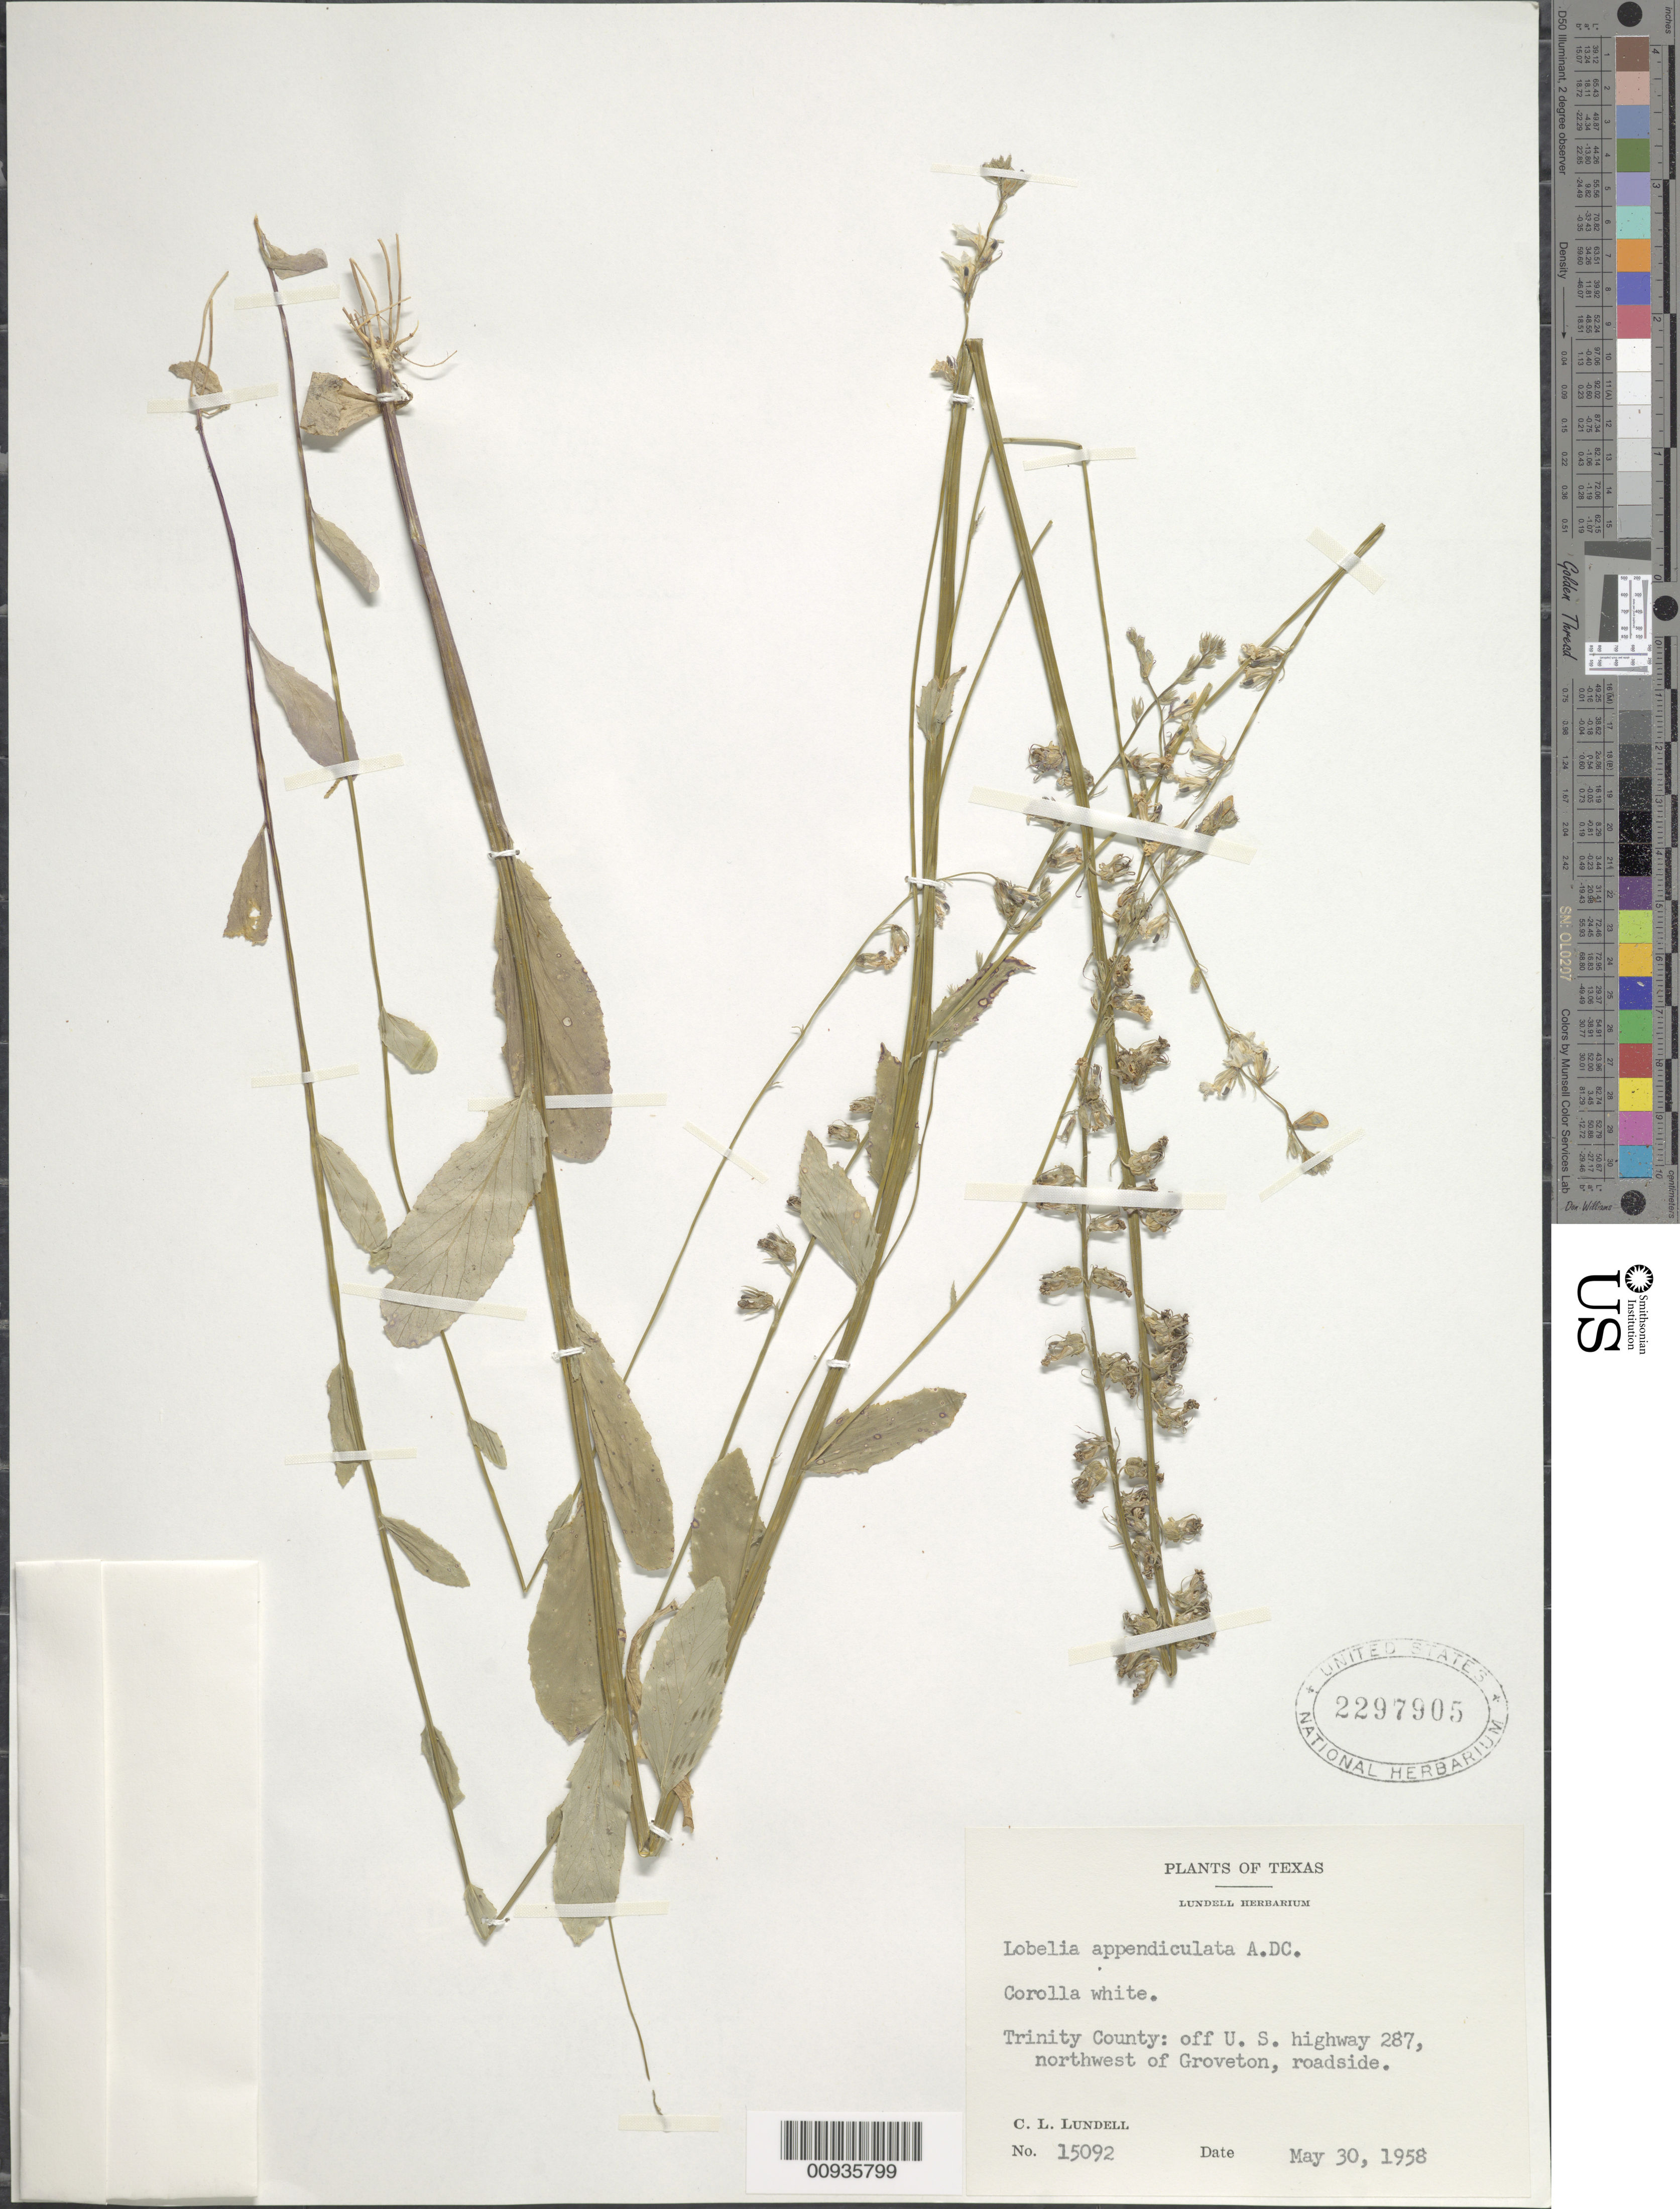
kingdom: Plantae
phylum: Tracheophyta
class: Magnoliopsida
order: Asterales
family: Campanulaceae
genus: Lobelia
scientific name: Lobelia appendiculata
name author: A. DC.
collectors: C. L. Lundell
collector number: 15092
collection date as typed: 30 May 1958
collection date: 1958-05-30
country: United States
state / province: Texas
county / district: Trinity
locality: off U.S. Highway 287, northwest of Groveton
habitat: roadside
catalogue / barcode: US 2297905